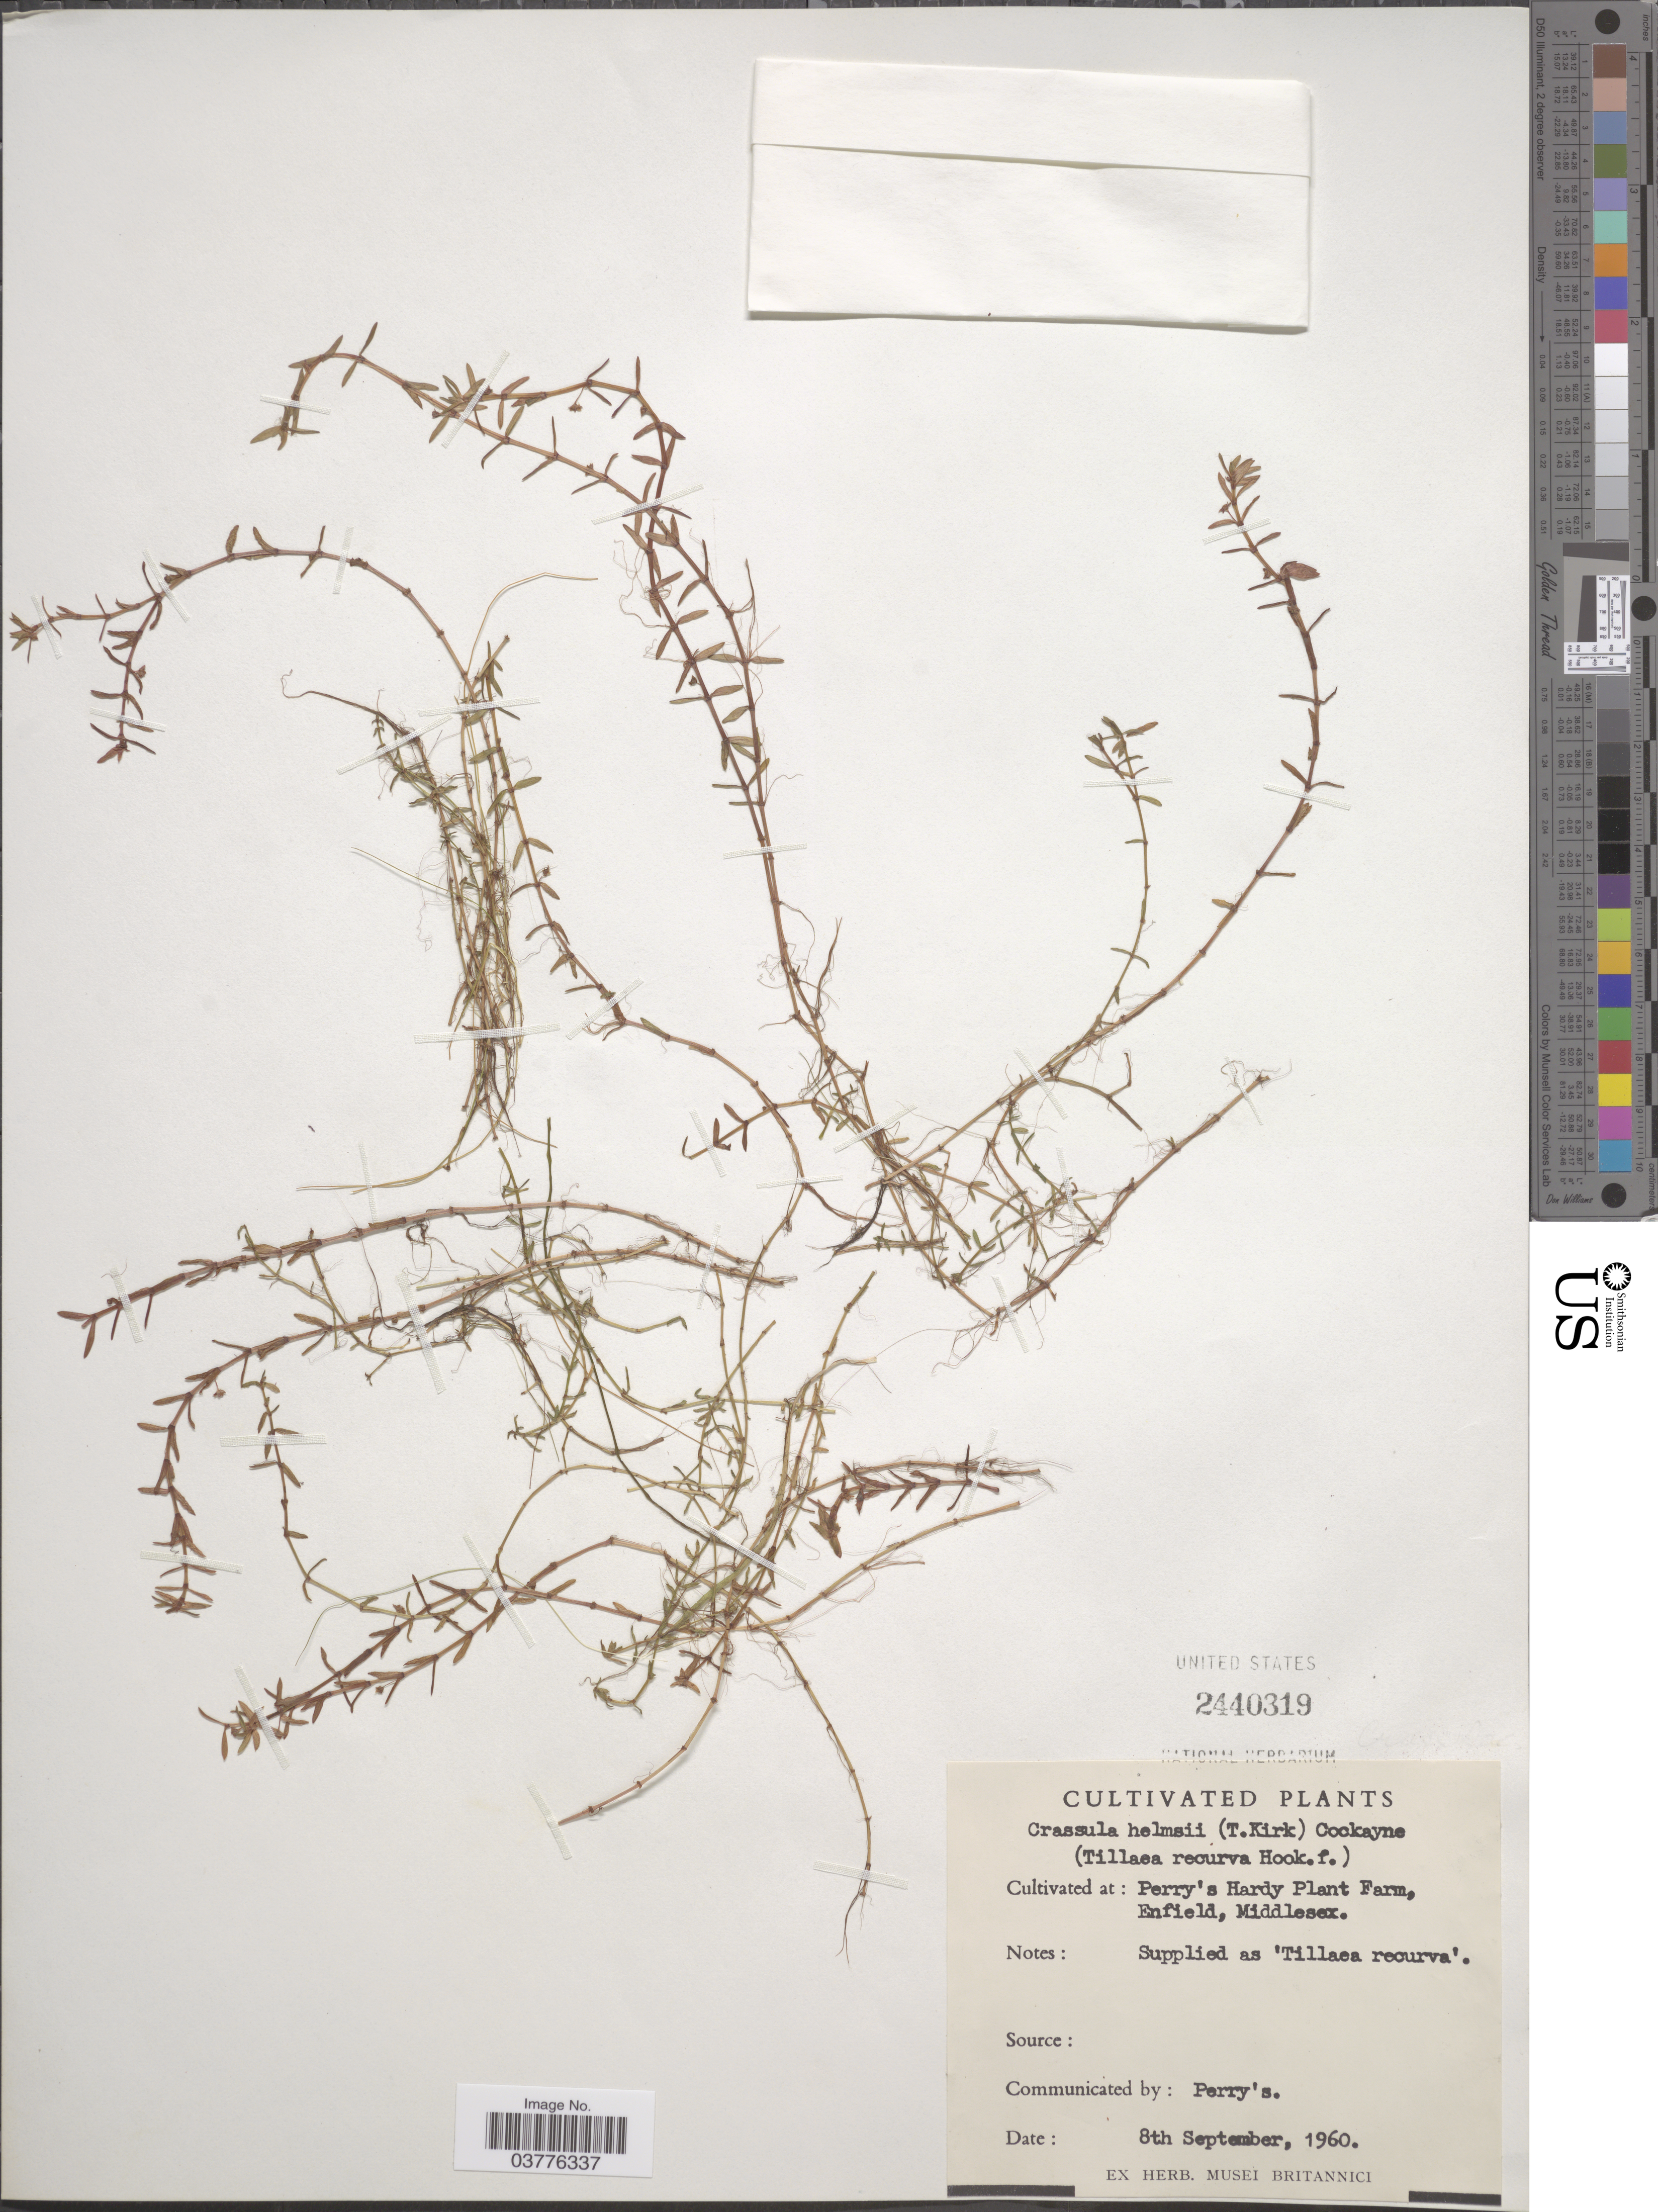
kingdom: Plantae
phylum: Tracheophyta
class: Magnoliopsida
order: Saxifragales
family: Crassulaceae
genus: Crassula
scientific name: Crassula helmsii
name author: (Kirk) Cockayne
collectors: ex herb. Musei Britannici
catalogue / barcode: US 2440319